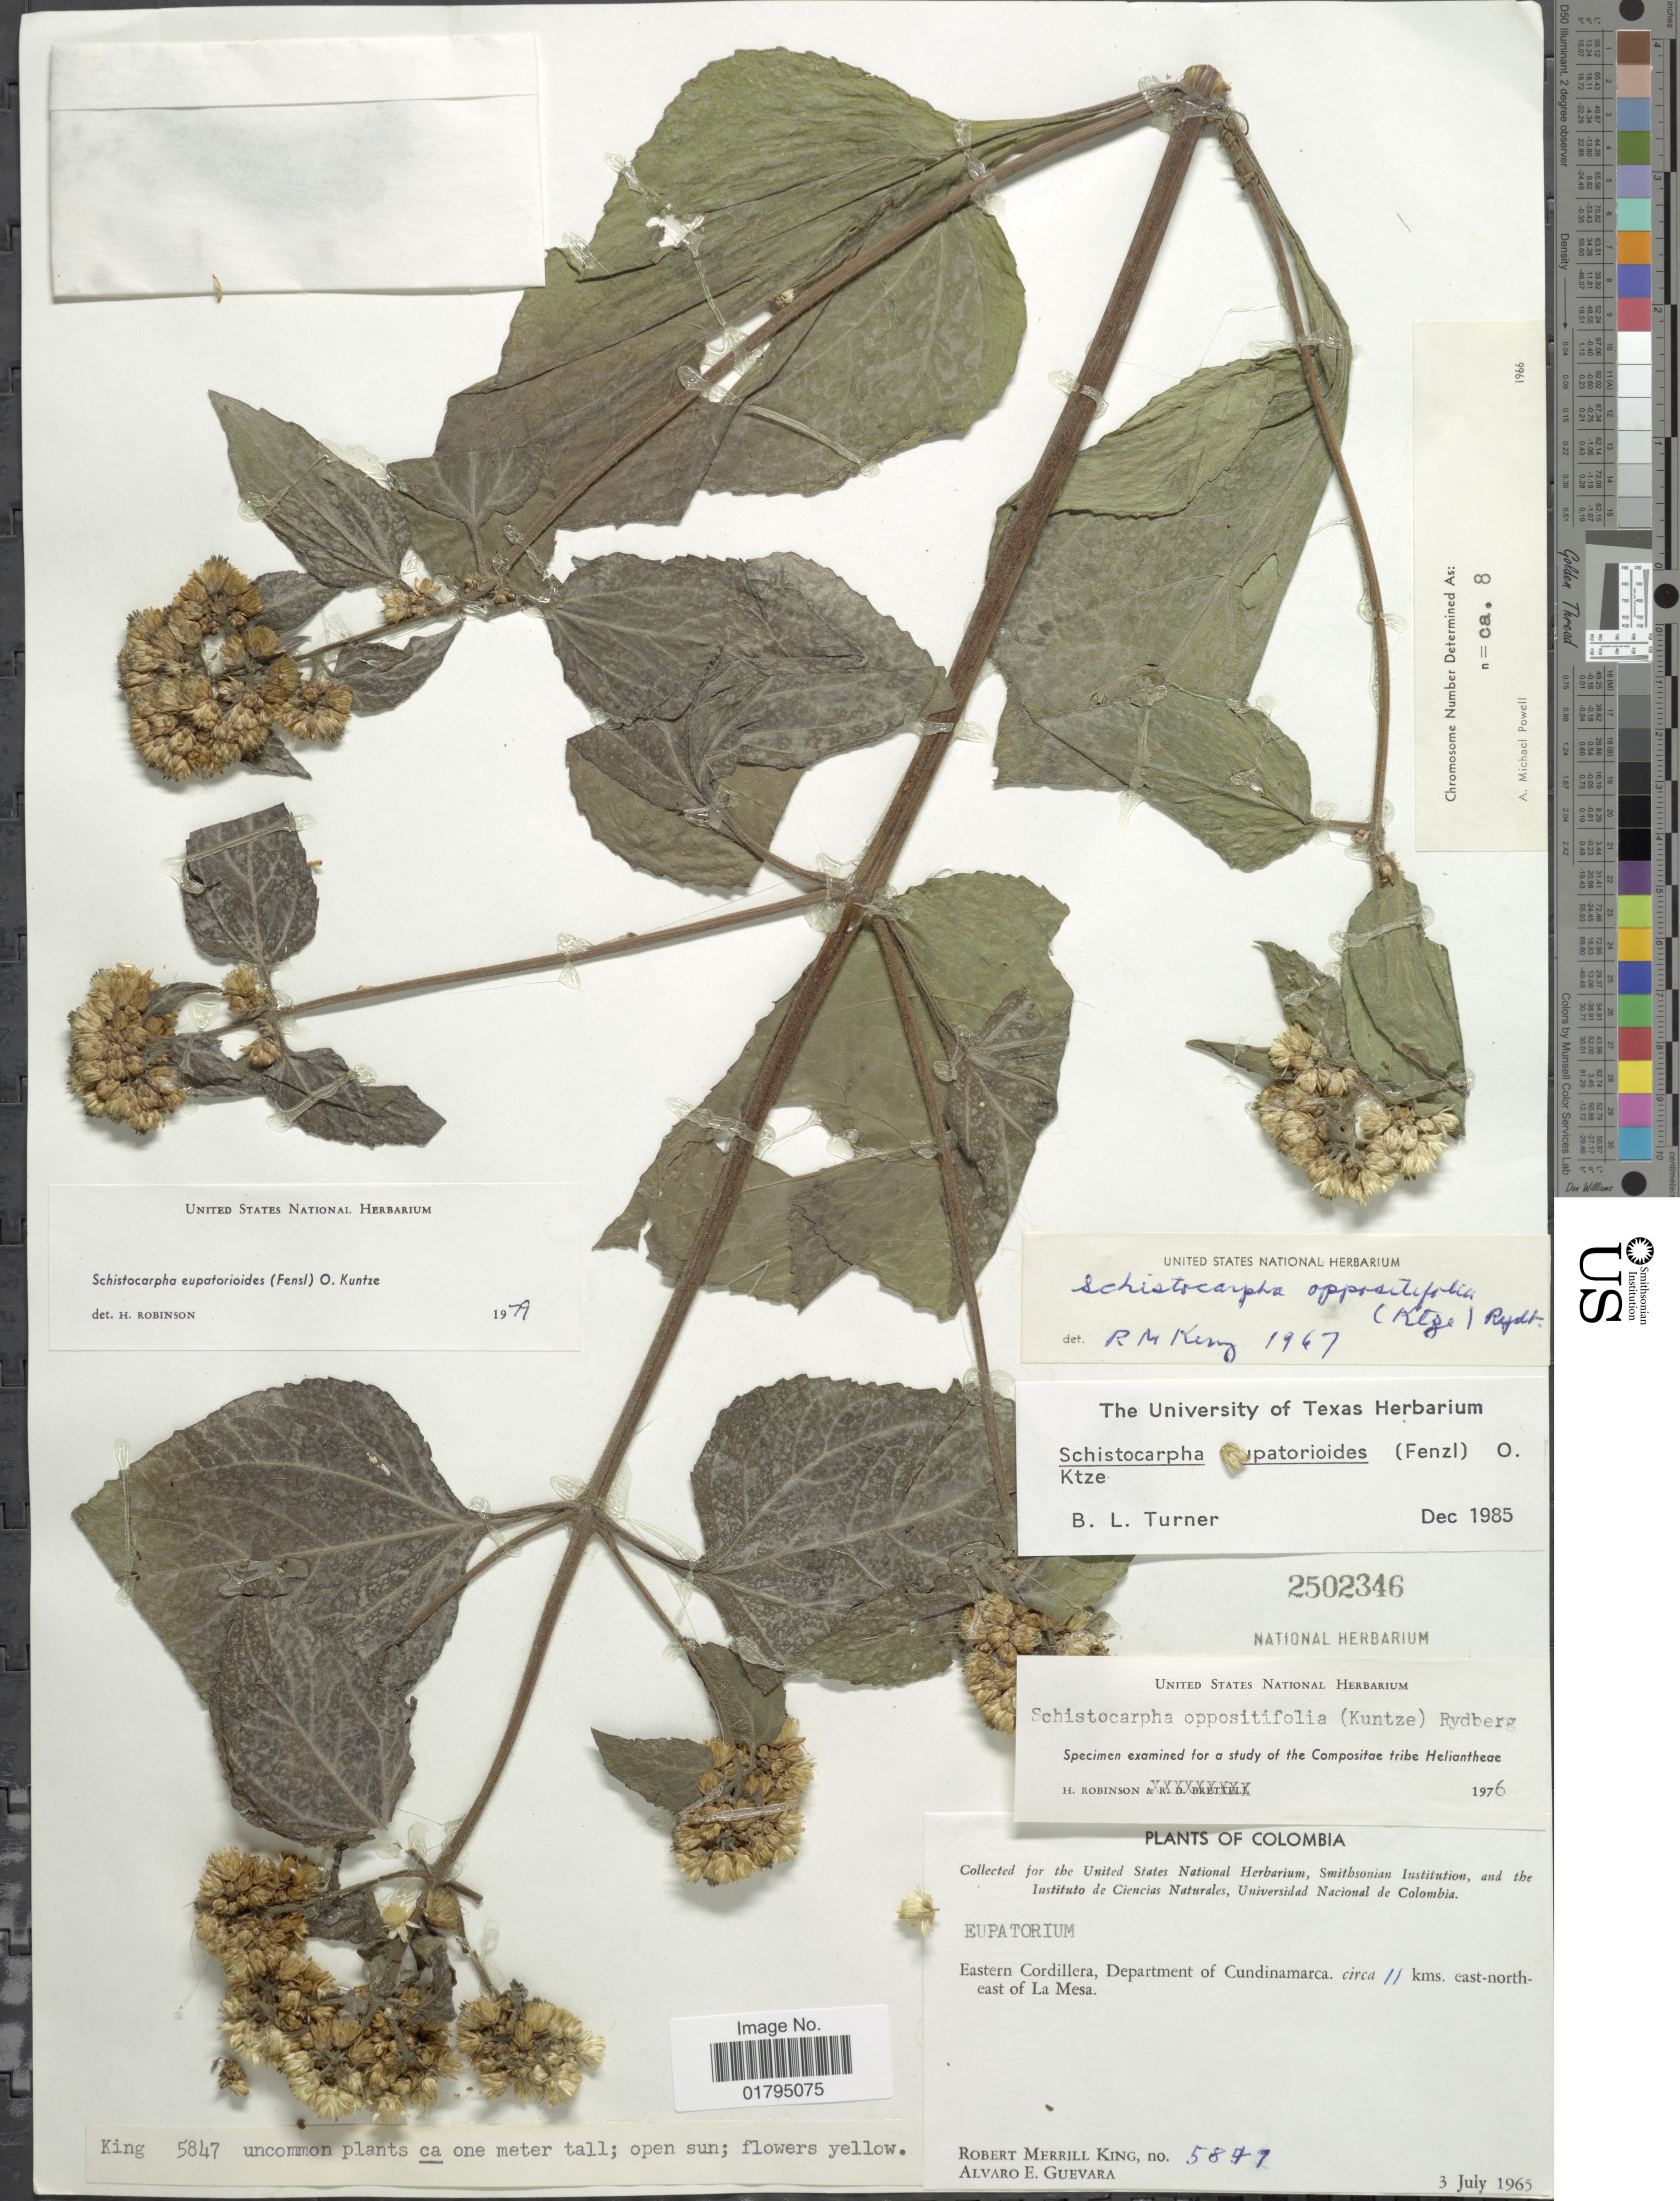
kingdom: Plantae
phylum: Tracheophyta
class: Magnoliopsida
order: Asterales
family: Asteraceae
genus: Schistocarpha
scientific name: Schistocarpha eupatorioides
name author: (Fenzl) Kuntze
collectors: R. M. King & A. E. Guevara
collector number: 5847*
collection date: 1965-07-03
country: Colombia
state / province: Cundinamarca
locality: Eastern Cordillera, Department of Cundinamarca, circa 11 kms. east-north-east of La Mesa..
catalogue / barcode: US 2502346